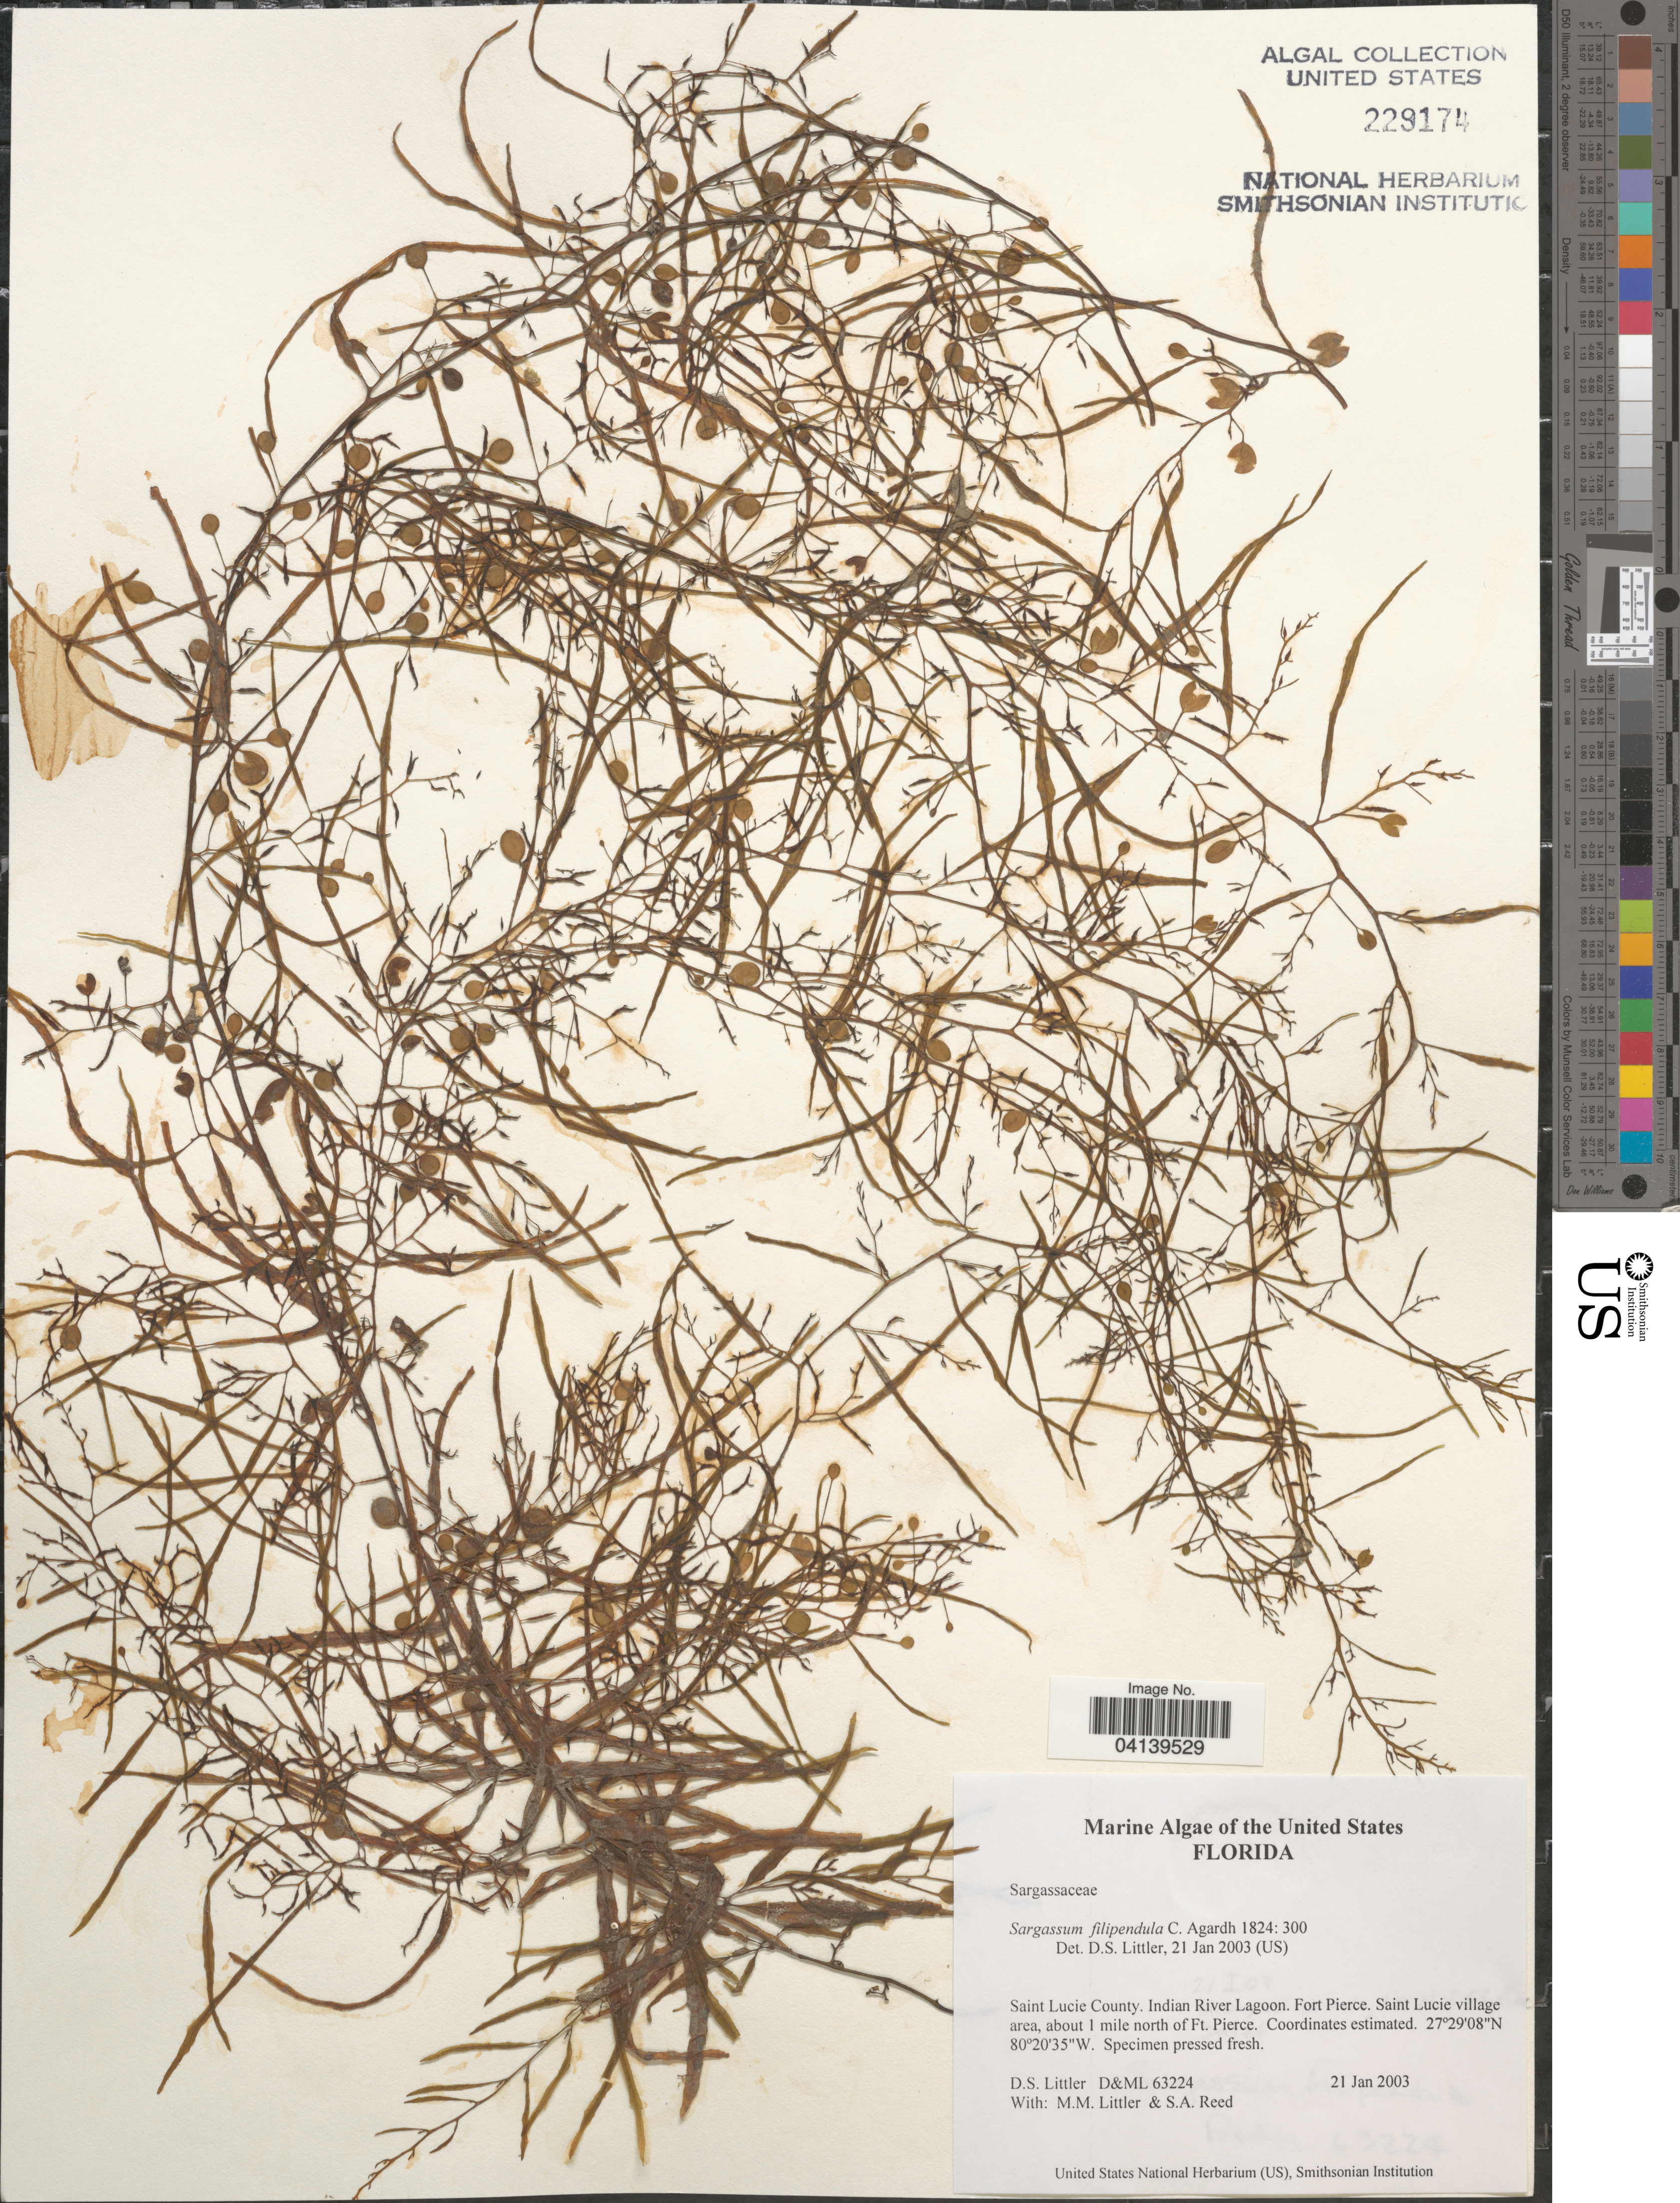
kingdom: Chromista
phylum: Ochrophyta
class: Phaeophyceae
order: Fucales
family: Sargassaceae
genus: Sargassum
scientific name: Sargassum filipendula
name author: C. Agardh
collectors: D. S. Littler & S. Reed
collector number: D&ML63224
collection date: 2003-01-21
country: United States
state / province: Florida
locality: Saint Lucie County. Indian River Lagoon. Fort Pierce. Saint Lucie village area, about 1 mile north of Ft. Pierce.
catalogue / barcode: US 229174